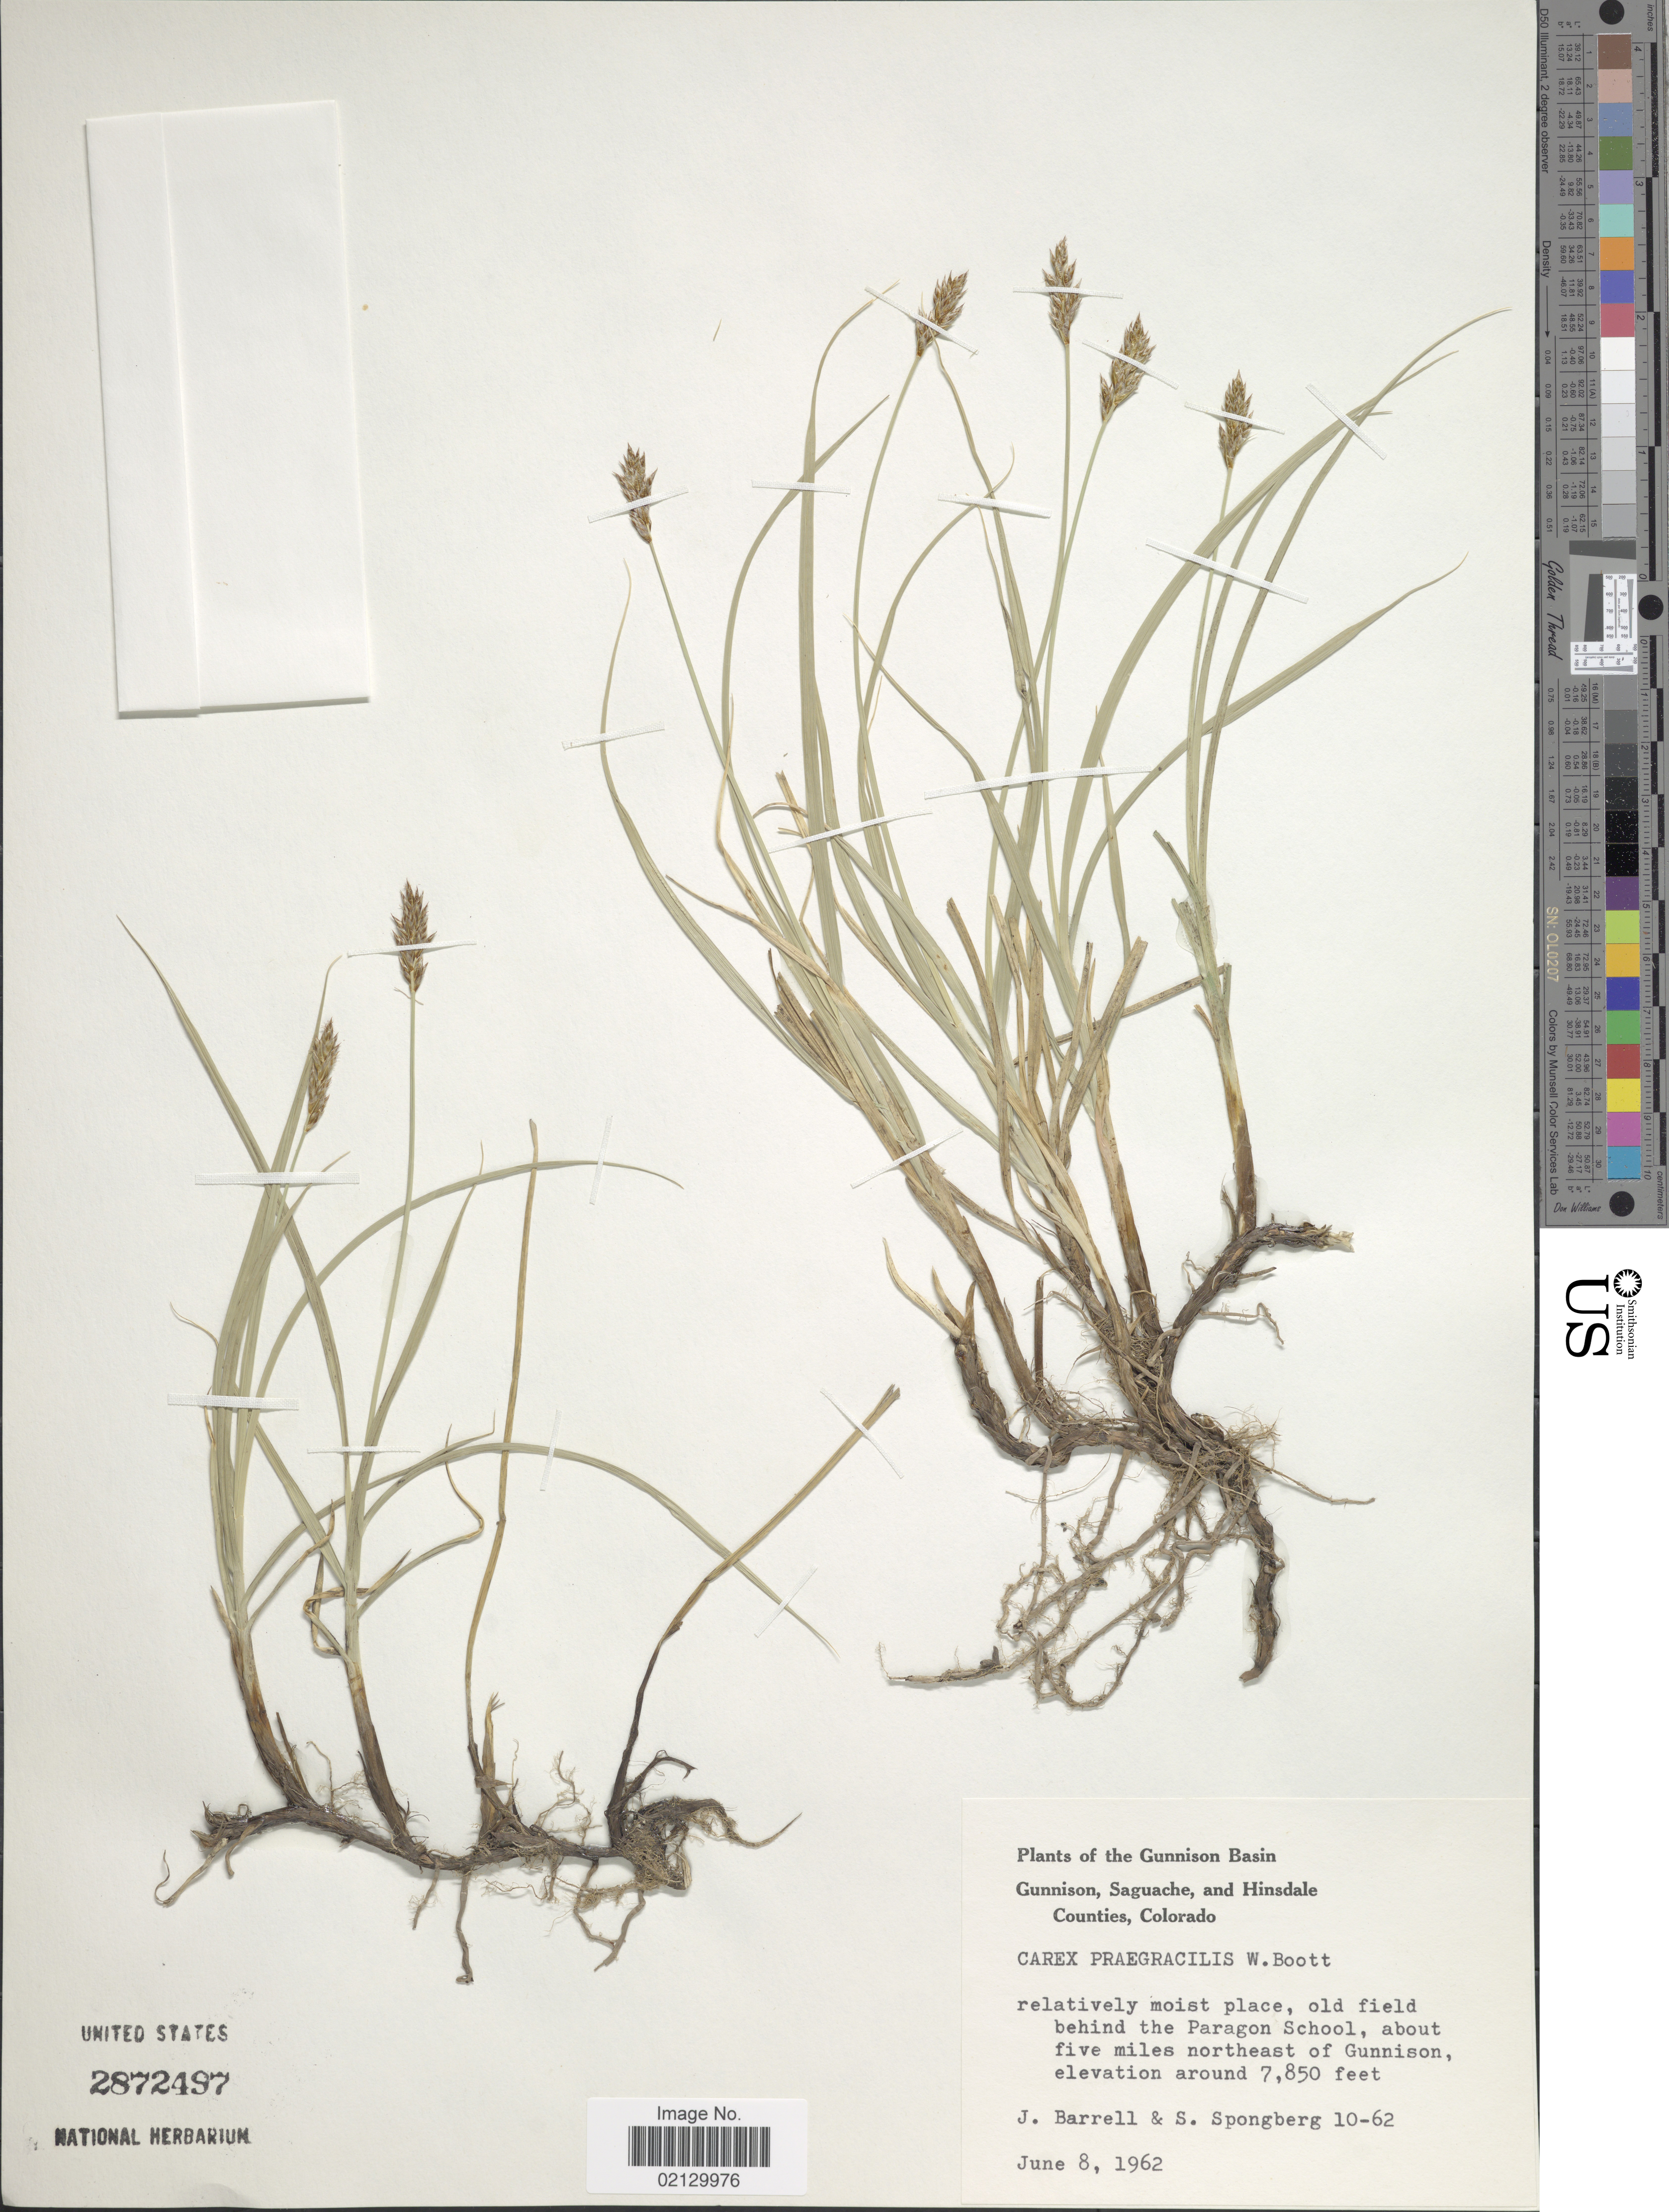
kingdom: Plantae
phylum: Tracheophyta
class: Liliopsida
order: Poales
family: Cyperaceae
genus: Carex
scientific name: Carex praegracilis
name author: W. Boott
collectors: J. Barrell & S. A.Spongberg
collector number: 10-62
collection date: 1962-06-08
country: United States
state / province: Colorado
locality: Gunnison Basin, Gunnison, Saguache, and Hinsdale Counties, old field behidn the Paragon School, about five miles northeast of Gunnison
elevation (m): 2393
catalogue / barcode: US 2872497